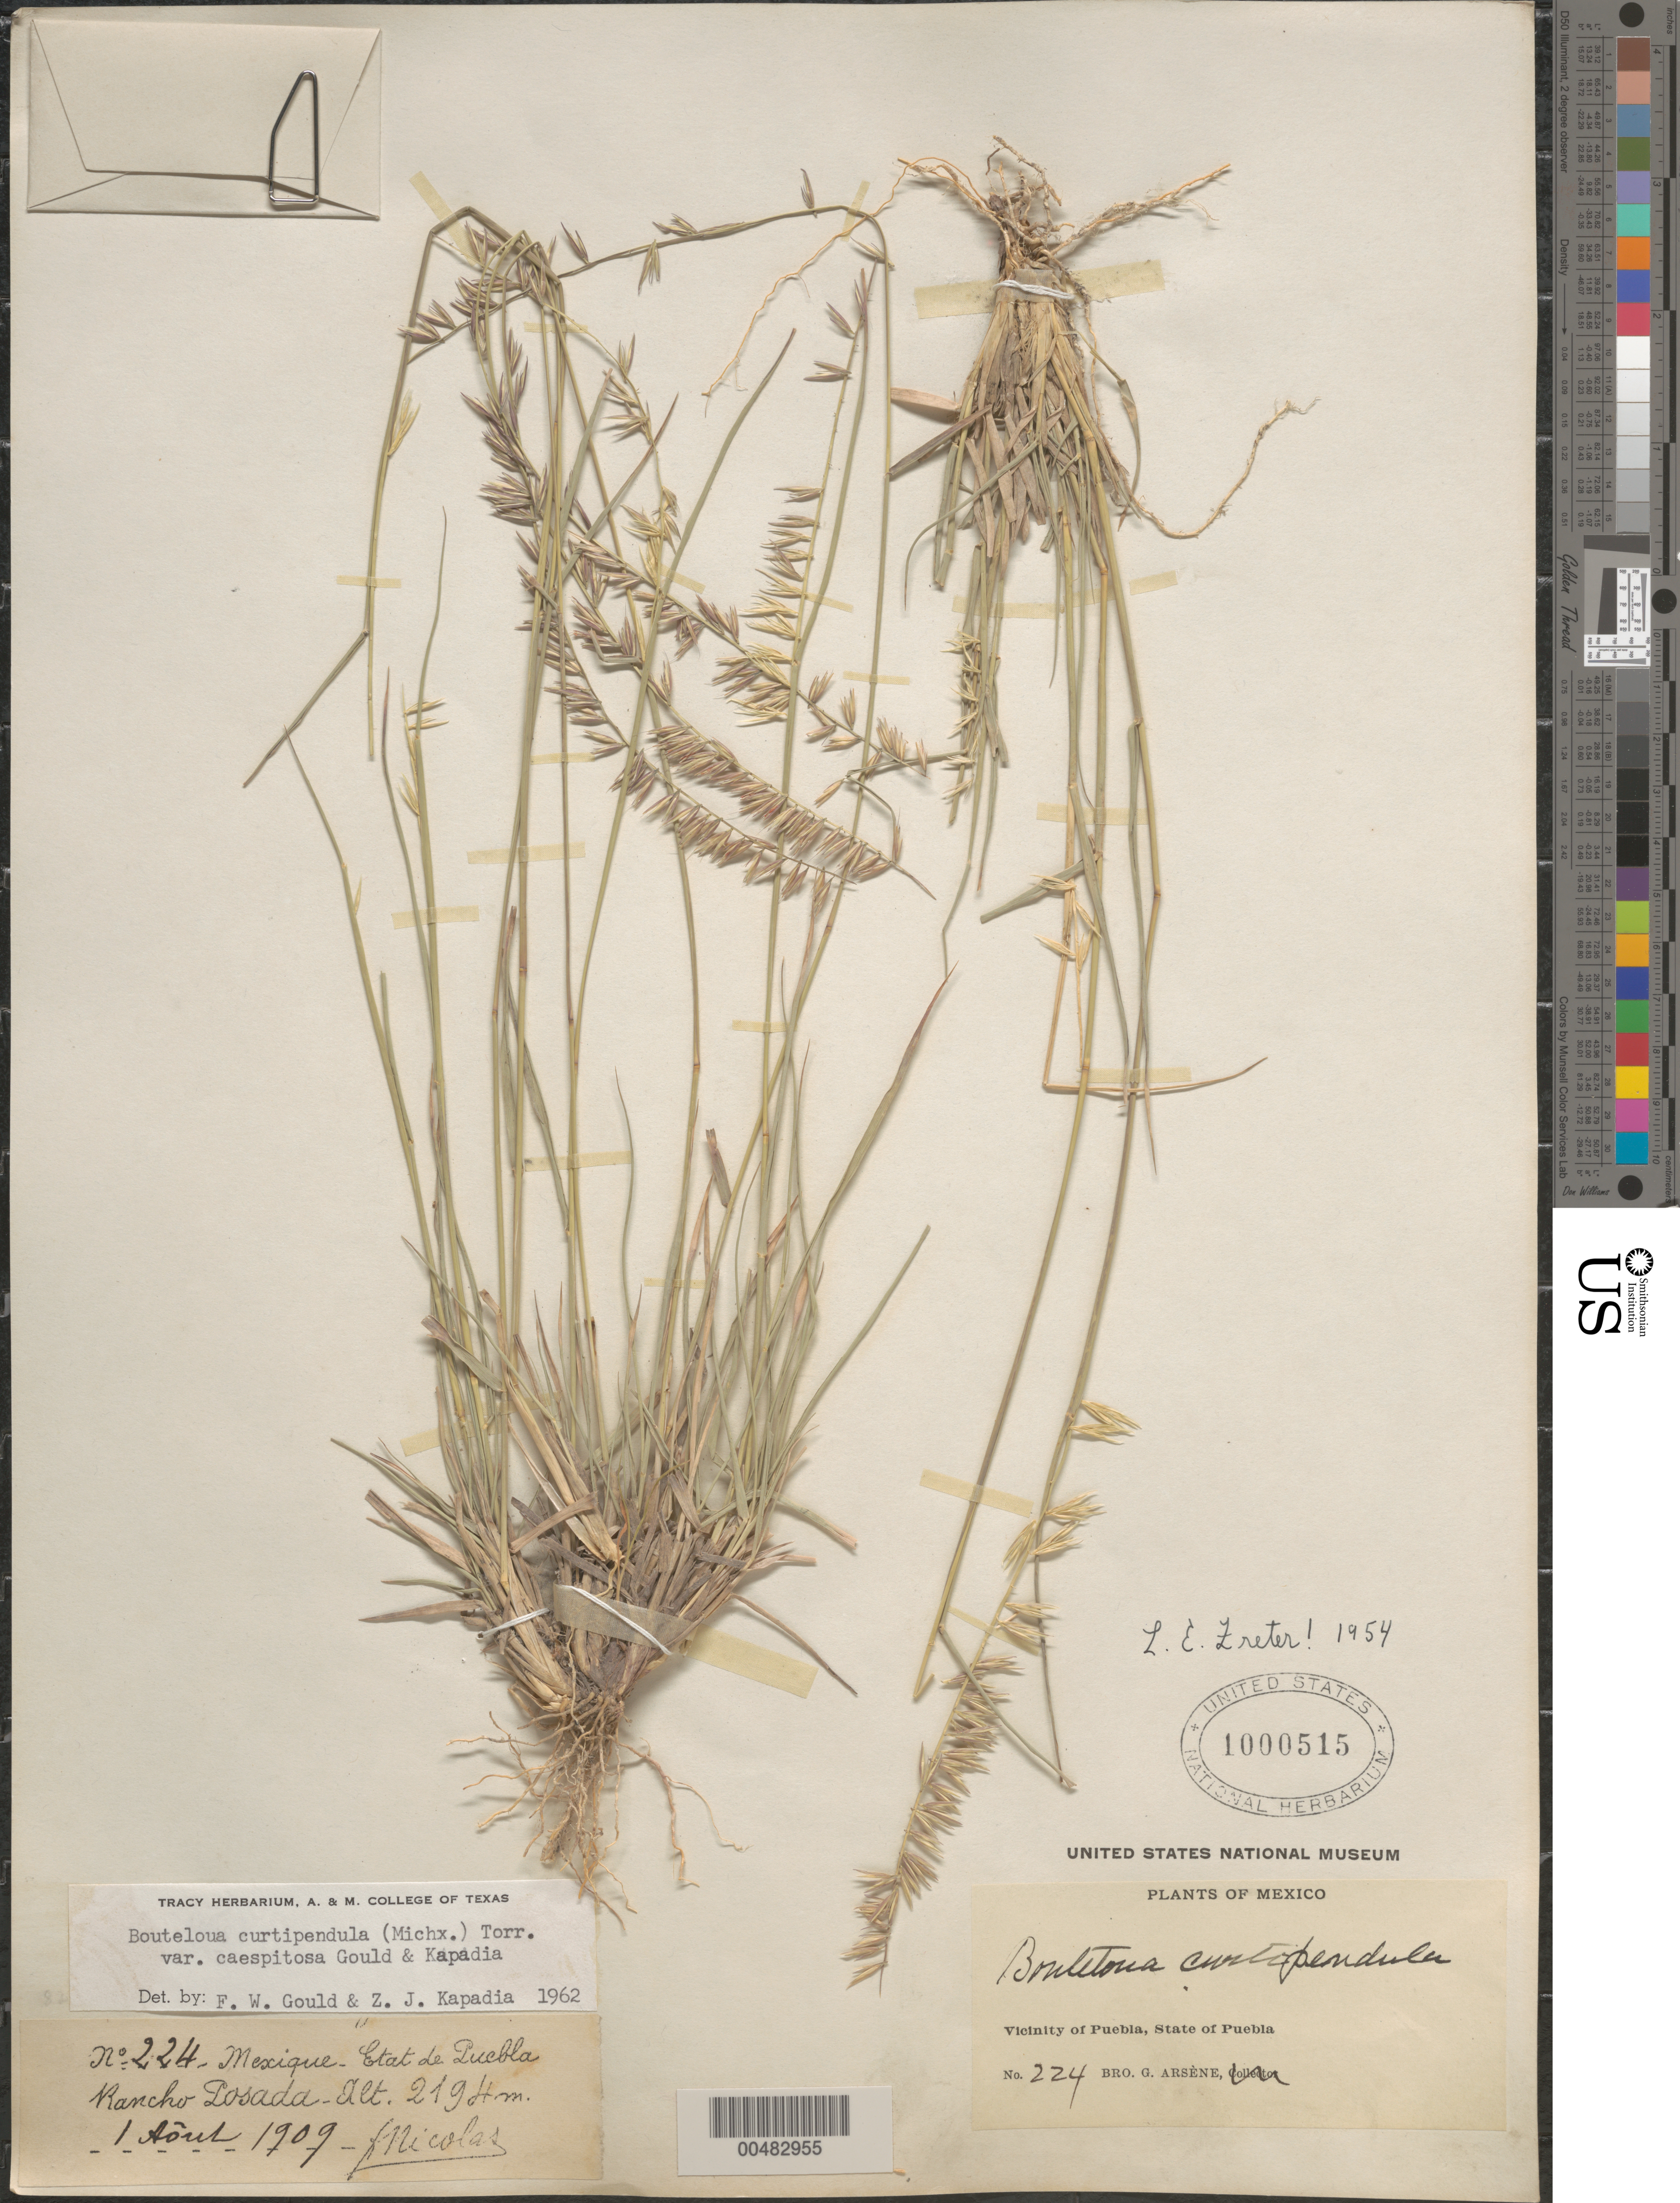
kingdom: Plantae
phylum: Tracheophyta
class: Liliopsida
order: Poales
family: Poaceae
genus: Bouteloua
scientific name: Bouteloua curtipendula var. caespitosa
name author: Gould & Kapadia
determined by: Gould, F. W.; Kapadia, Zarir J.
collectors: B. Nicolas & Bro. G. Arsène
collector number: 224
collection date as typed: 1 Aug 1909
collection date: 1909-08-01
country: Mexico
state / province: Puebla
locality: Vicinity of Puebla, Rancho Posada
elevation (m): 2194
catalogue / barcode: US 1000515